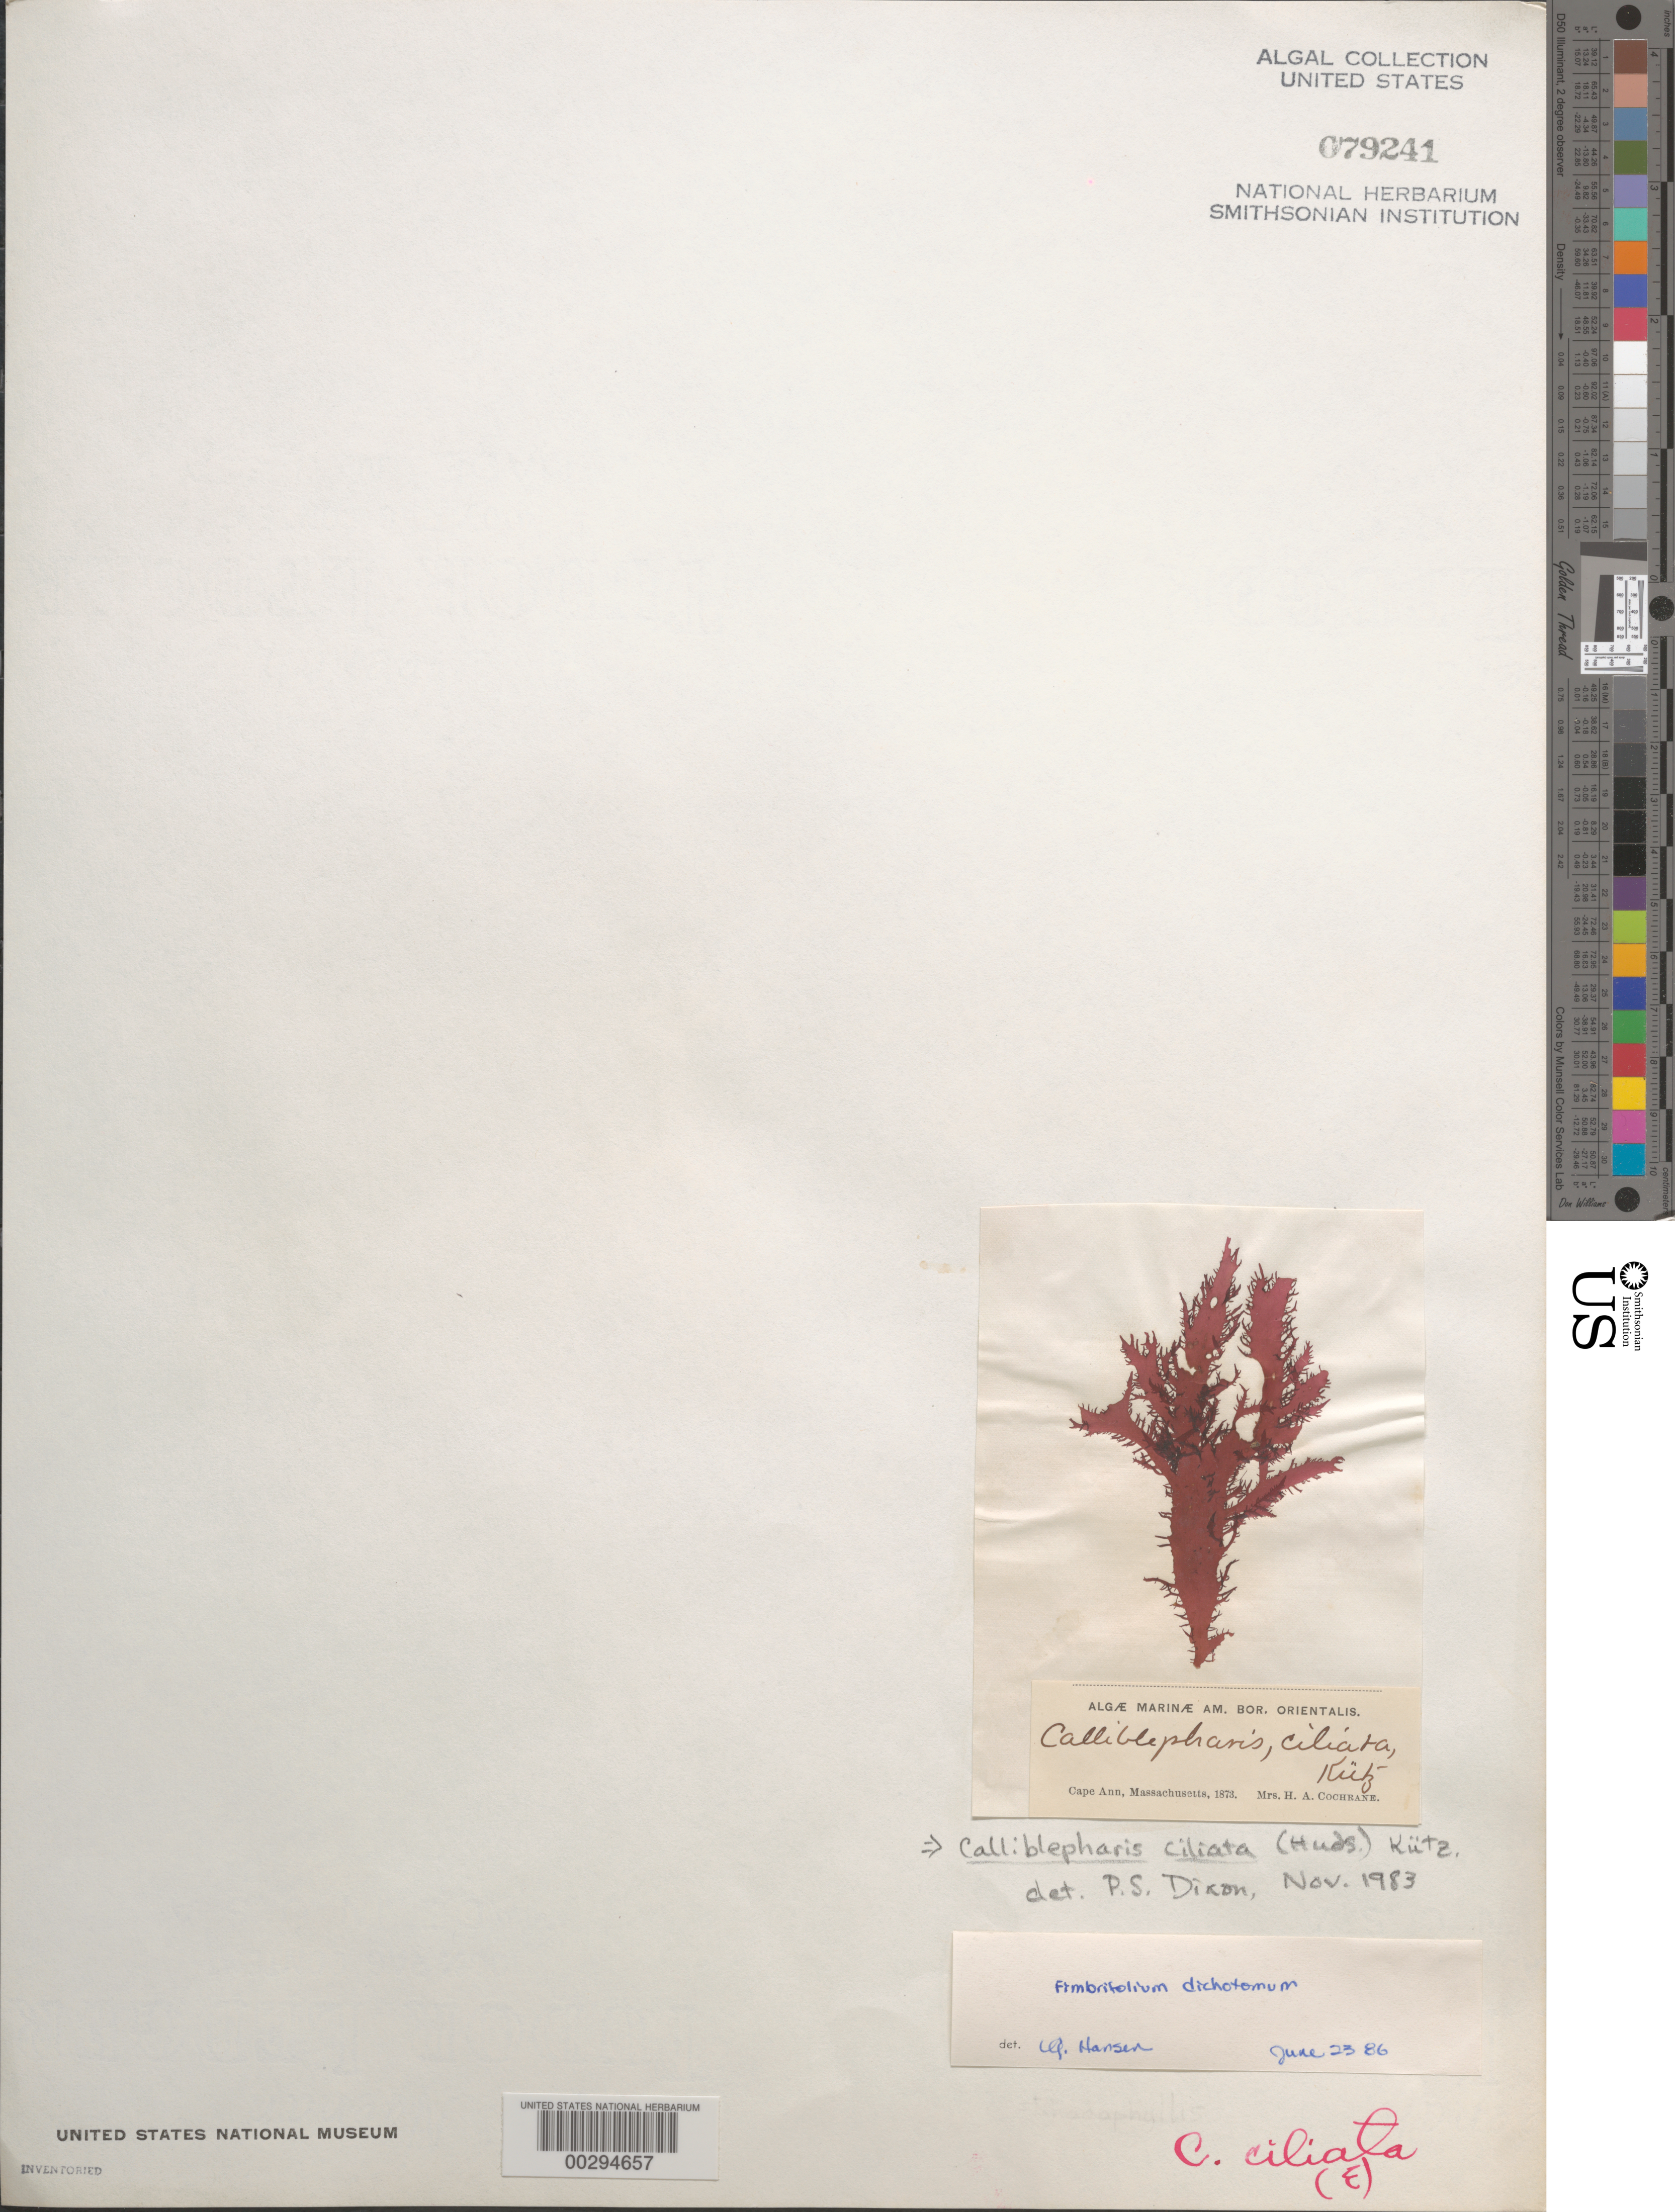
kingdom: Plantae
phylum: Rhodophyta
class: Florideophyceae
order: Gigartinales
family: Cystocloniaceae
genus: Calliblepharis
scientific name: Calliblepharis ciliata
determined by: Dixon, P. S.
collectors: H. Cochrane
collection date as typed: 1873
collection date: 1873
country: United States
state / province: Massachusetts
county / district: Essex County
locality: Cape Ann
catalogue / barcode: US 79241